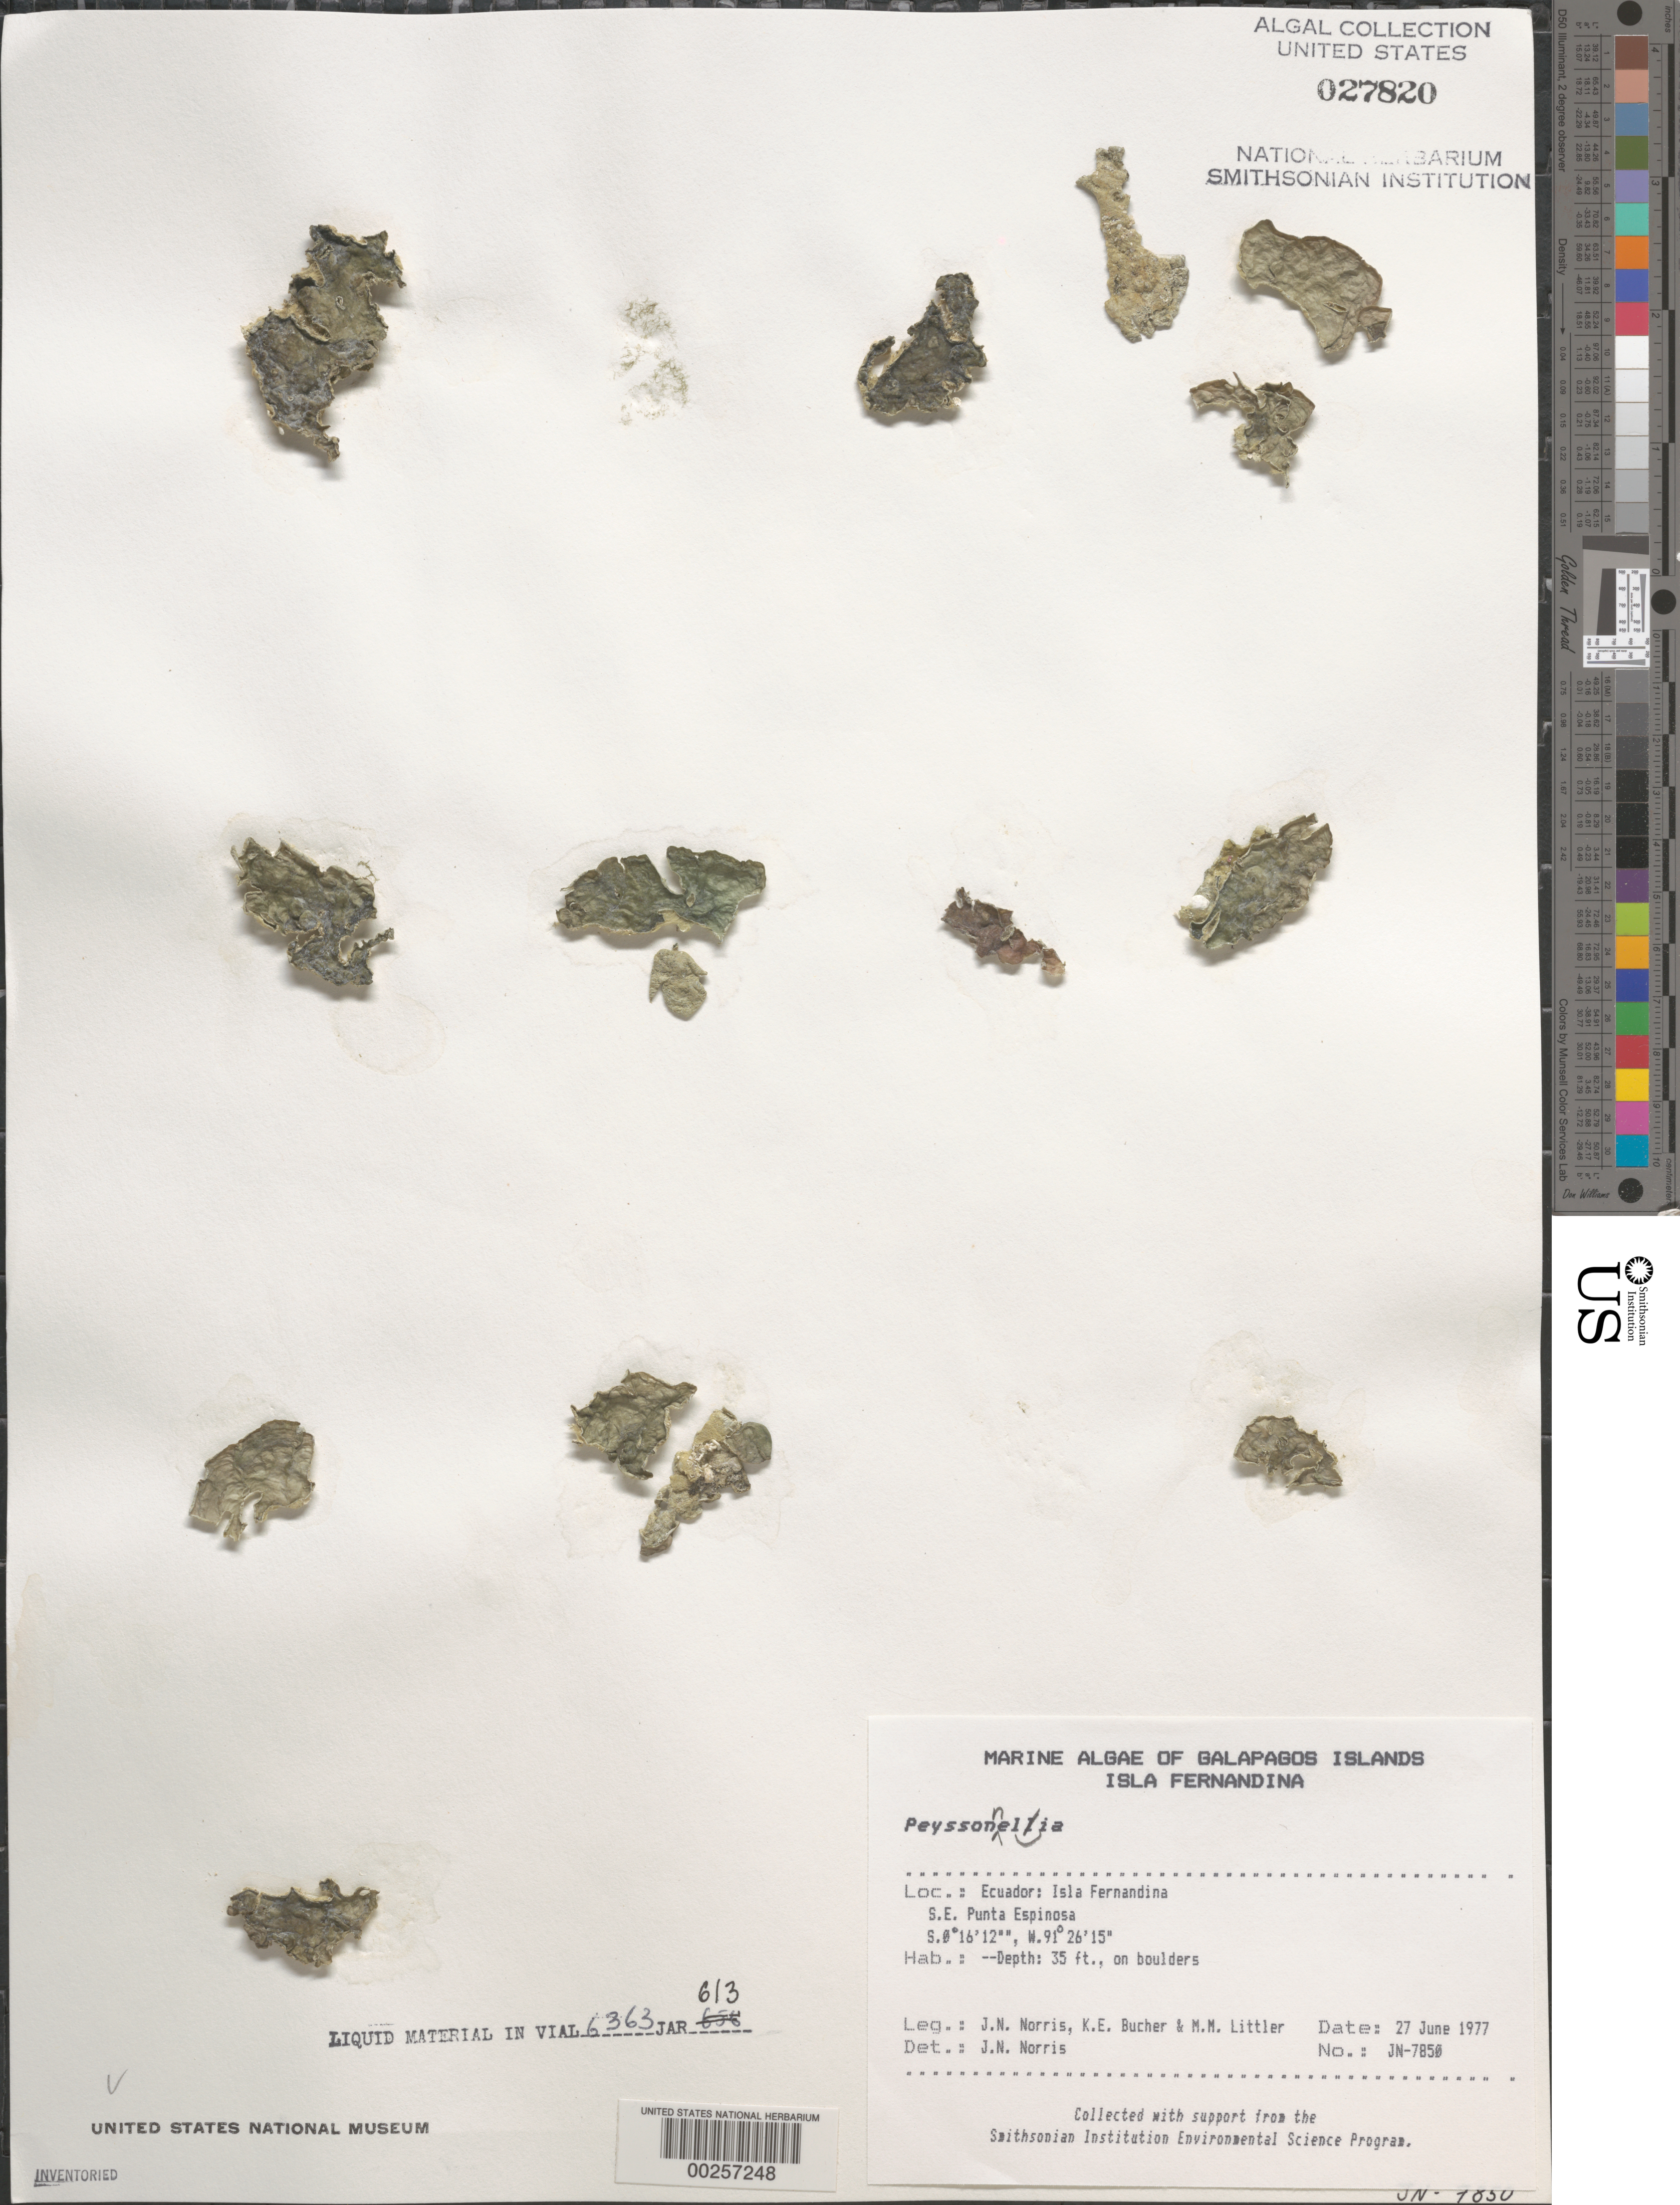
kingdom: Plantae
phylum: Rhodophyta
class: Florideophyceae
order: Peyssonneliales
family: Peyssonneliaceae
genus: Peyssonnelia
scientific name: Peyssonnelia sp.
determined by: Norris, James N.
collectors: J. N. Norris, K. E. Bucher & M. M. Littler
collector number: JN-7850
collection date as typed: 27 Jun 1977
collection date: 1977-06-27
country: Ecuador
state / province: Colón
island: Fernandina [Narborough]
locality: Punta Espinosa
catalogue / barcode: US 27820